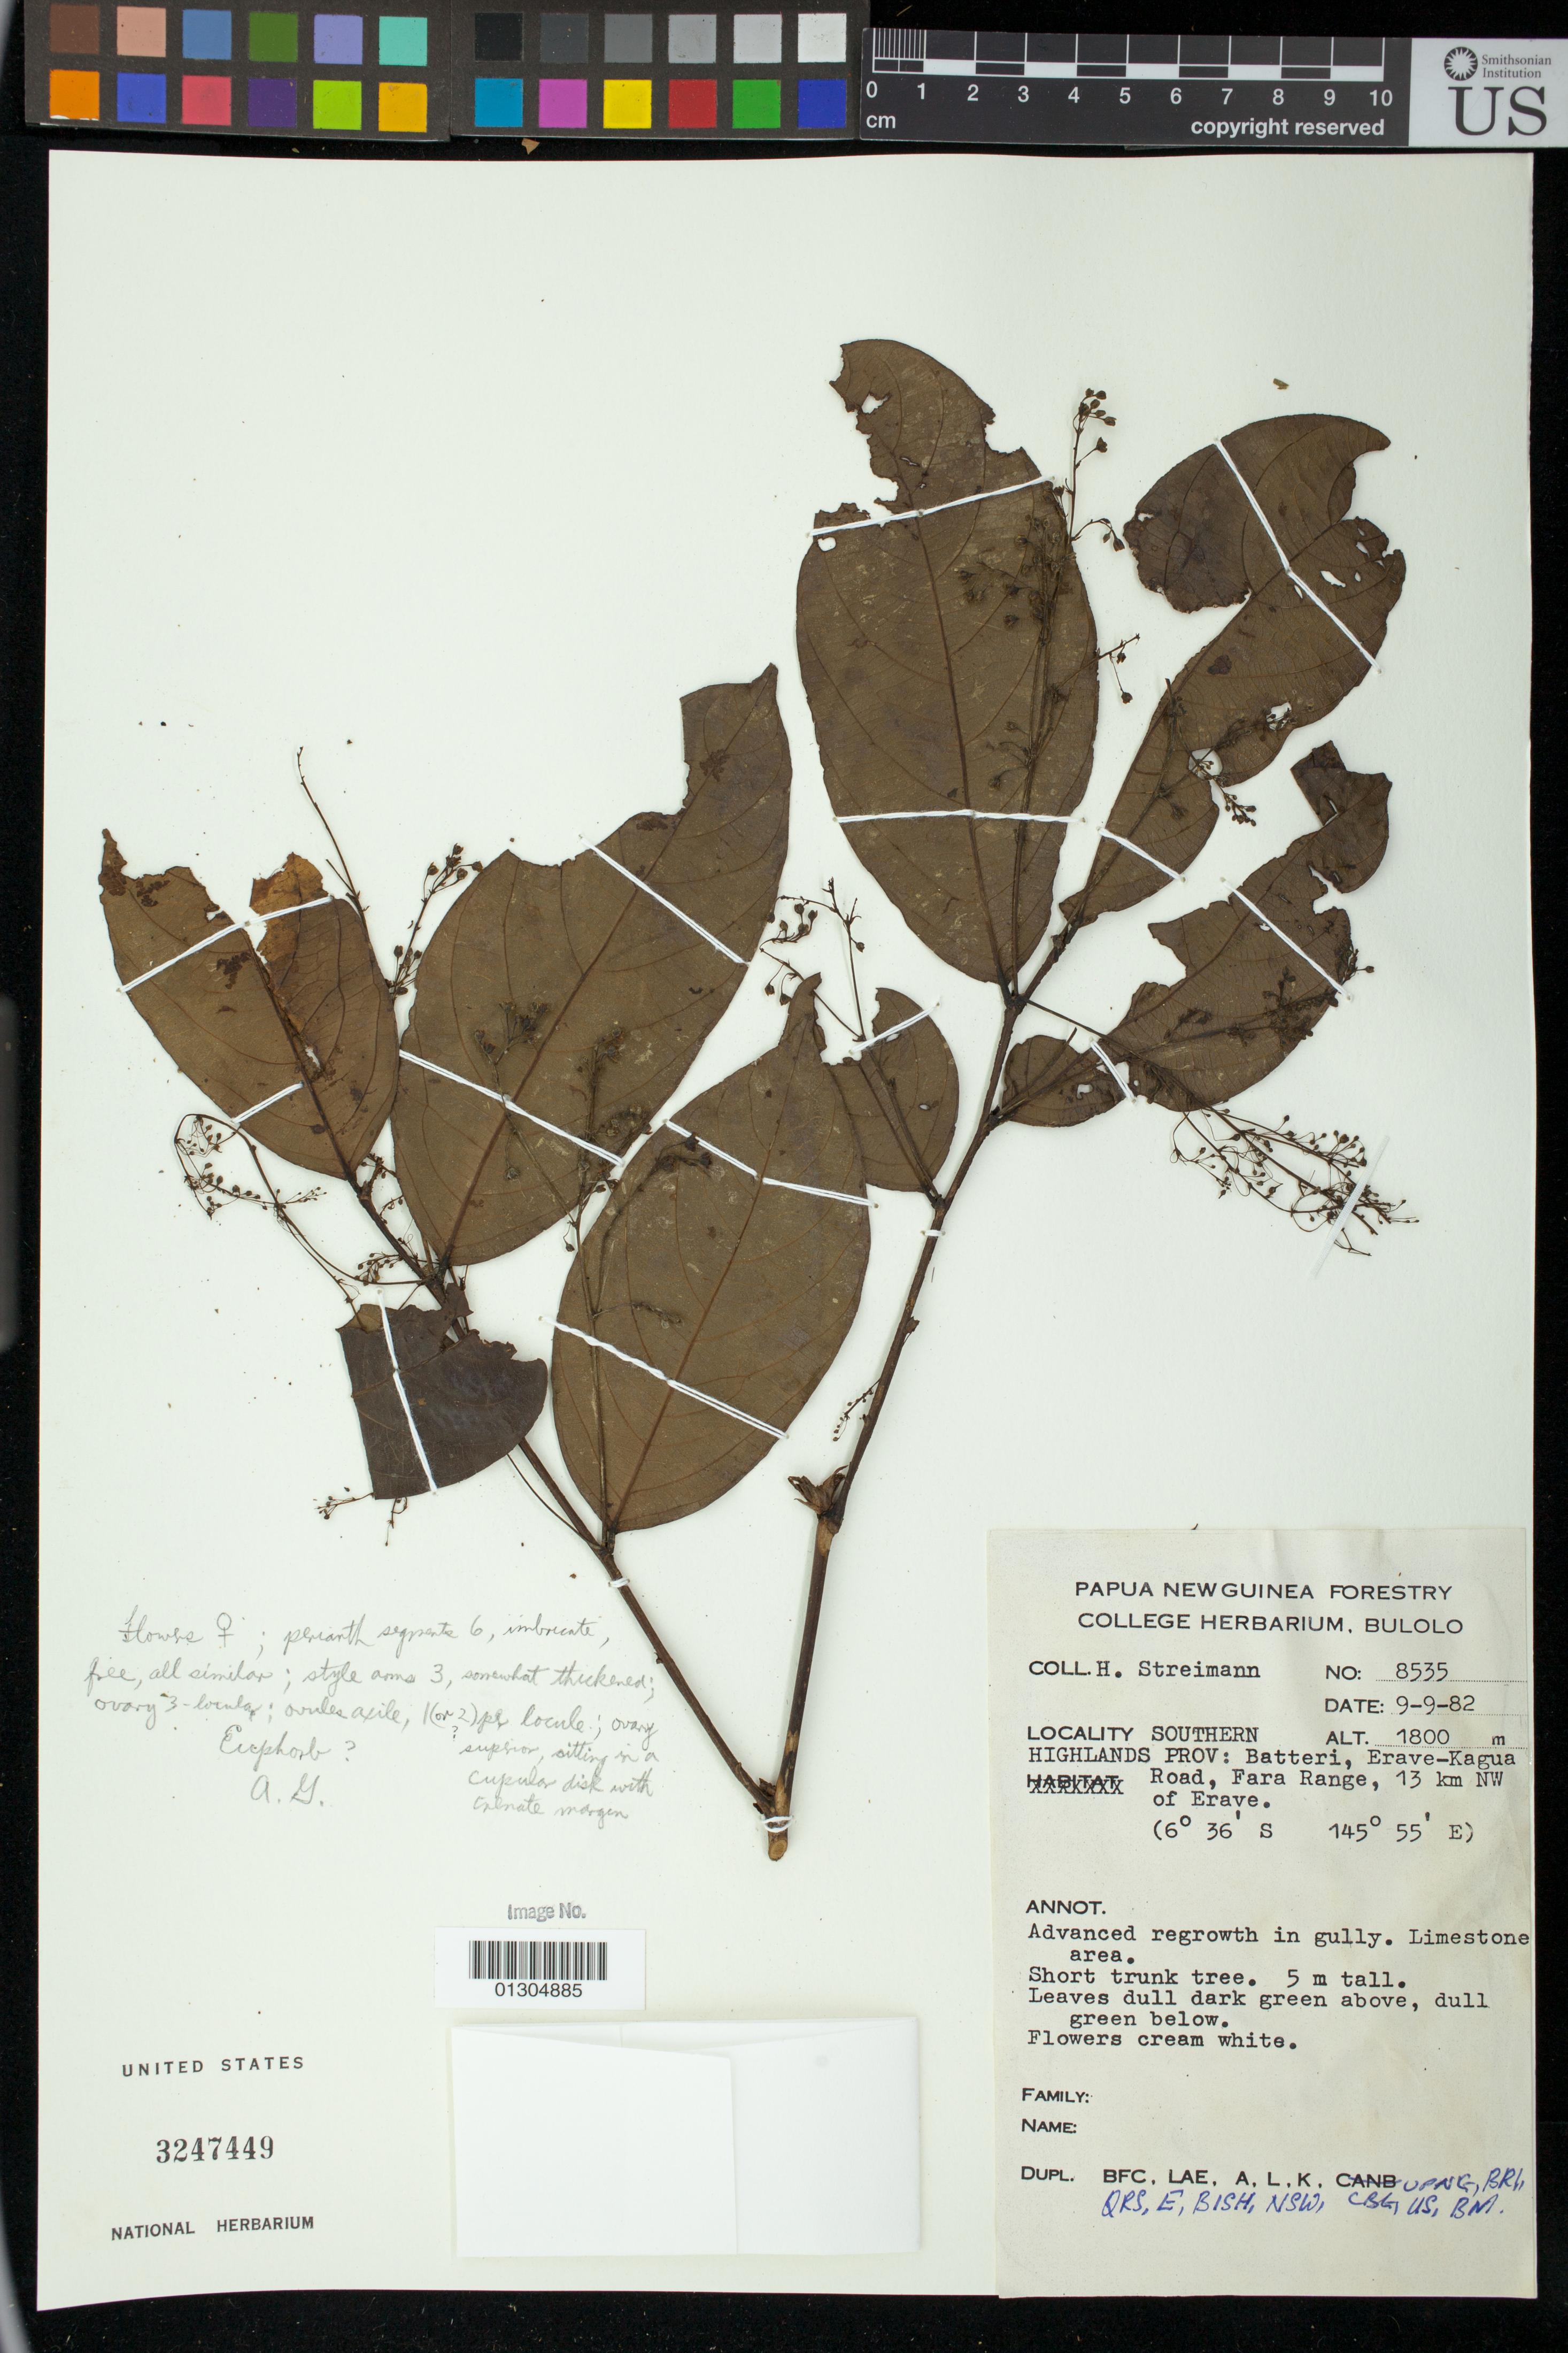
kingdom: Plantae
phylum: Tracheophyta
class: Magnoliopsida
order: Malpighiales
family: Euphorbiaceae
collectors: H. Streimann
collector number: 8535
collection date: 1982-09-09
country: Papua New Guinea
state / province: Southern Highlands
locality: Batteri, Erave-Kagua Road, Fara Range 13 km NW of Erave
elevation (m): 1800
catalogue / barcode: US 3247449